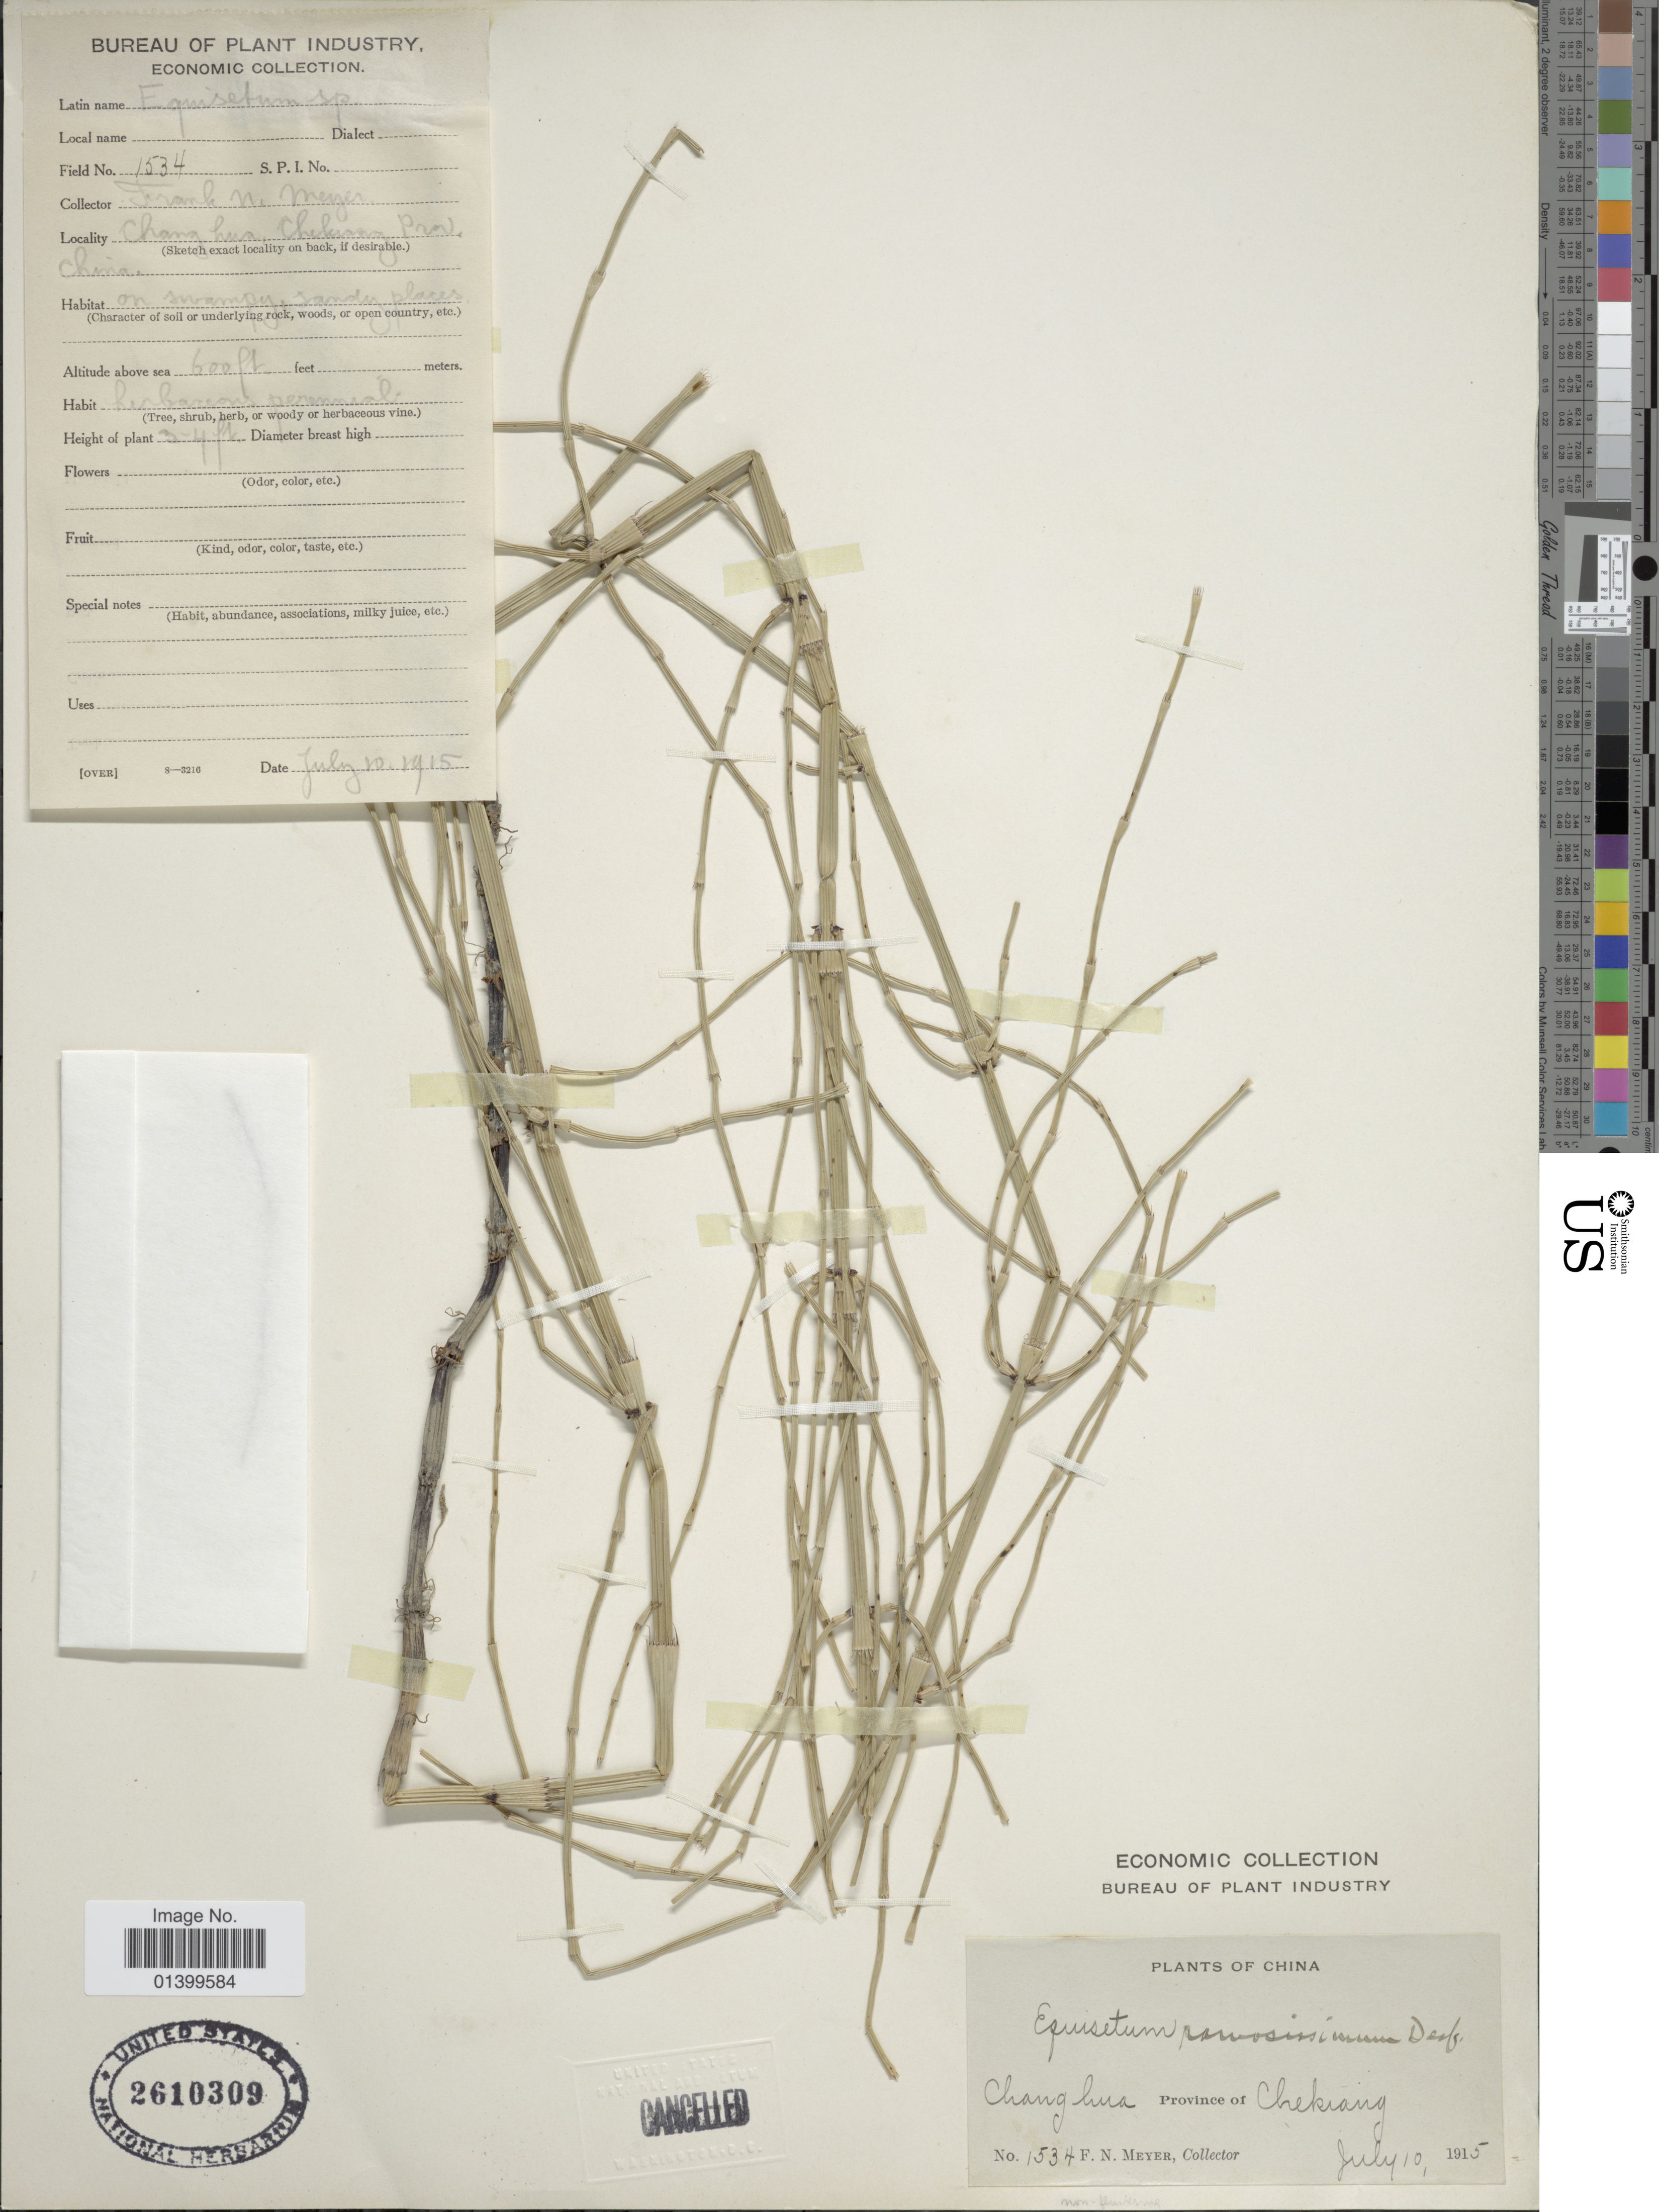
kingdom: Plantae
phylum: Tracheophyta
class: Polypodiopsida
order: Equisetales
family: Equisetaceae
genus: Equisetum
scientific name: Equisetum ramosissimum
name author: Desf.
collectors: F. N. Meyer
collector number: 1534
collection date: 1915-07-10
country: China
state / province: Zhejiang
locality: Plants of China. Changhua, Province of Chekiang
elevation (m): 183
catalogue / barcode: US 2610309